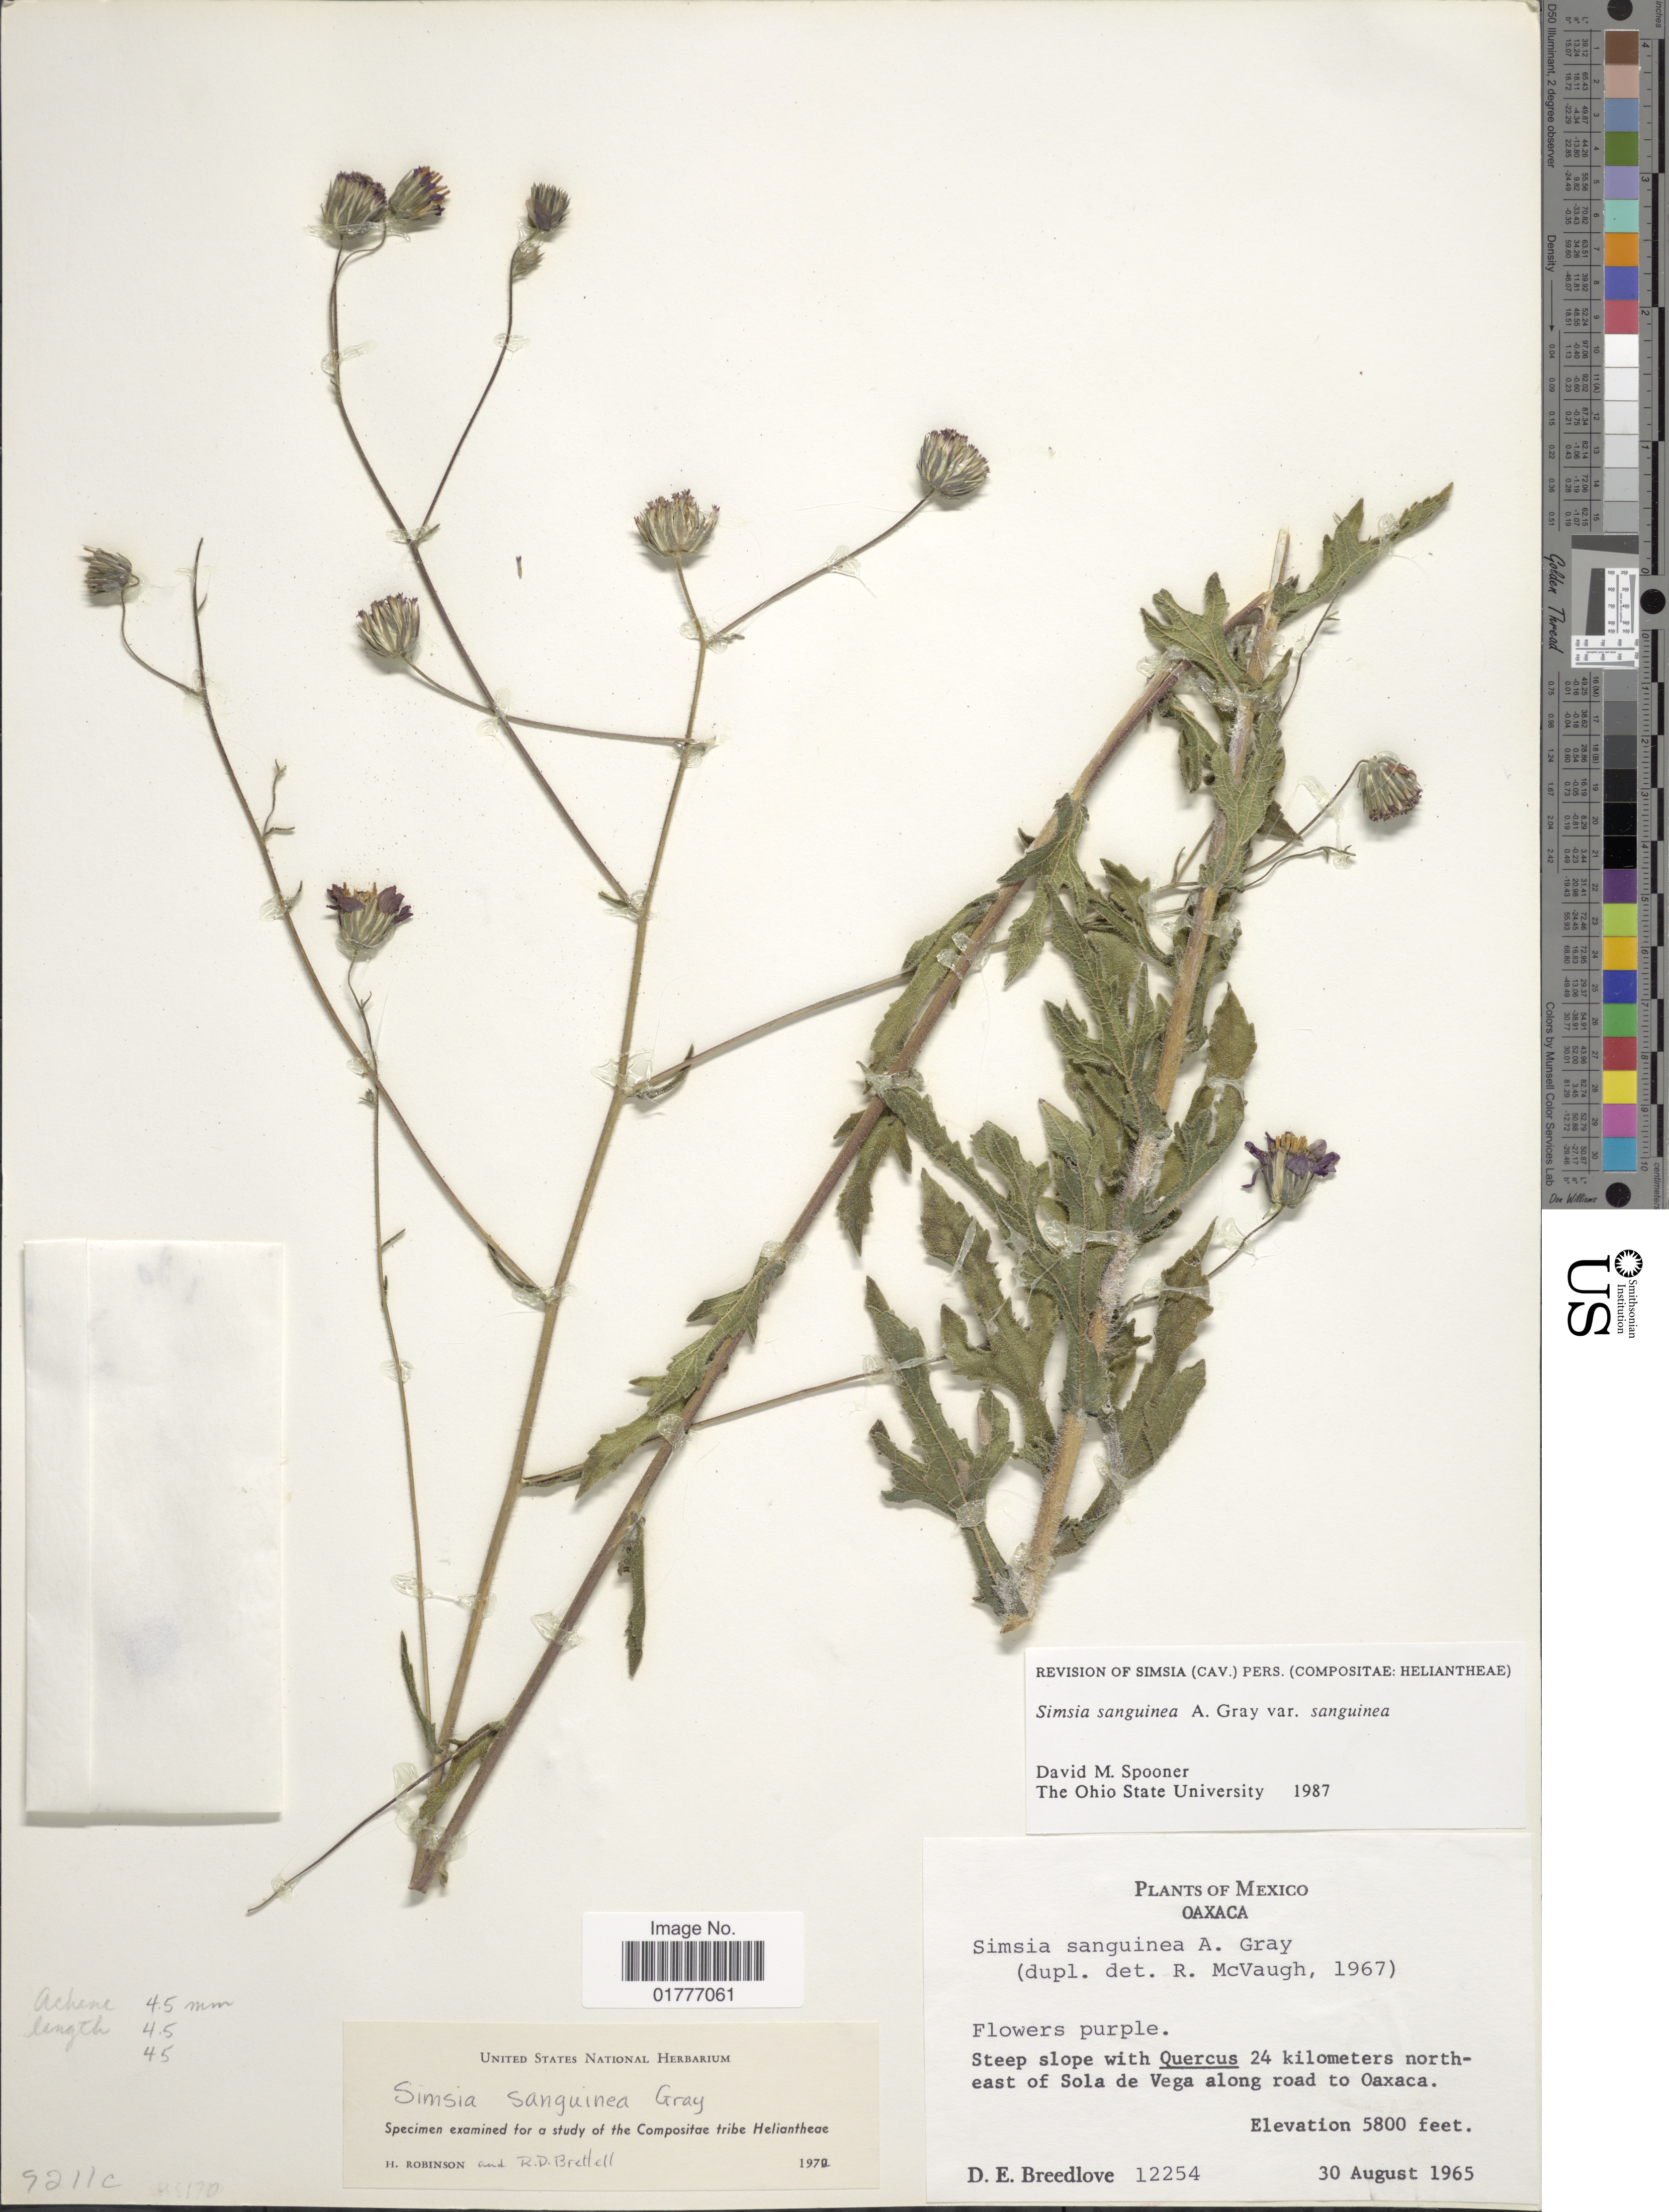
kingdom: Plantae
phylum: Tracheophyta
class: Magnoliopsida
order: Asterales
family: Asteraceae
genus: Simsia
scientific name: Simsia sanguinea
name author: A. Gray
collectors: D. E. Breedlove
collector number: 12254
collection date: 1965-08-30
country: Mexico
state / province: Oaxaca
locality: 24 kilometers northeast of Sola de Vega along road to Oaxaca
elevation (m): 1768